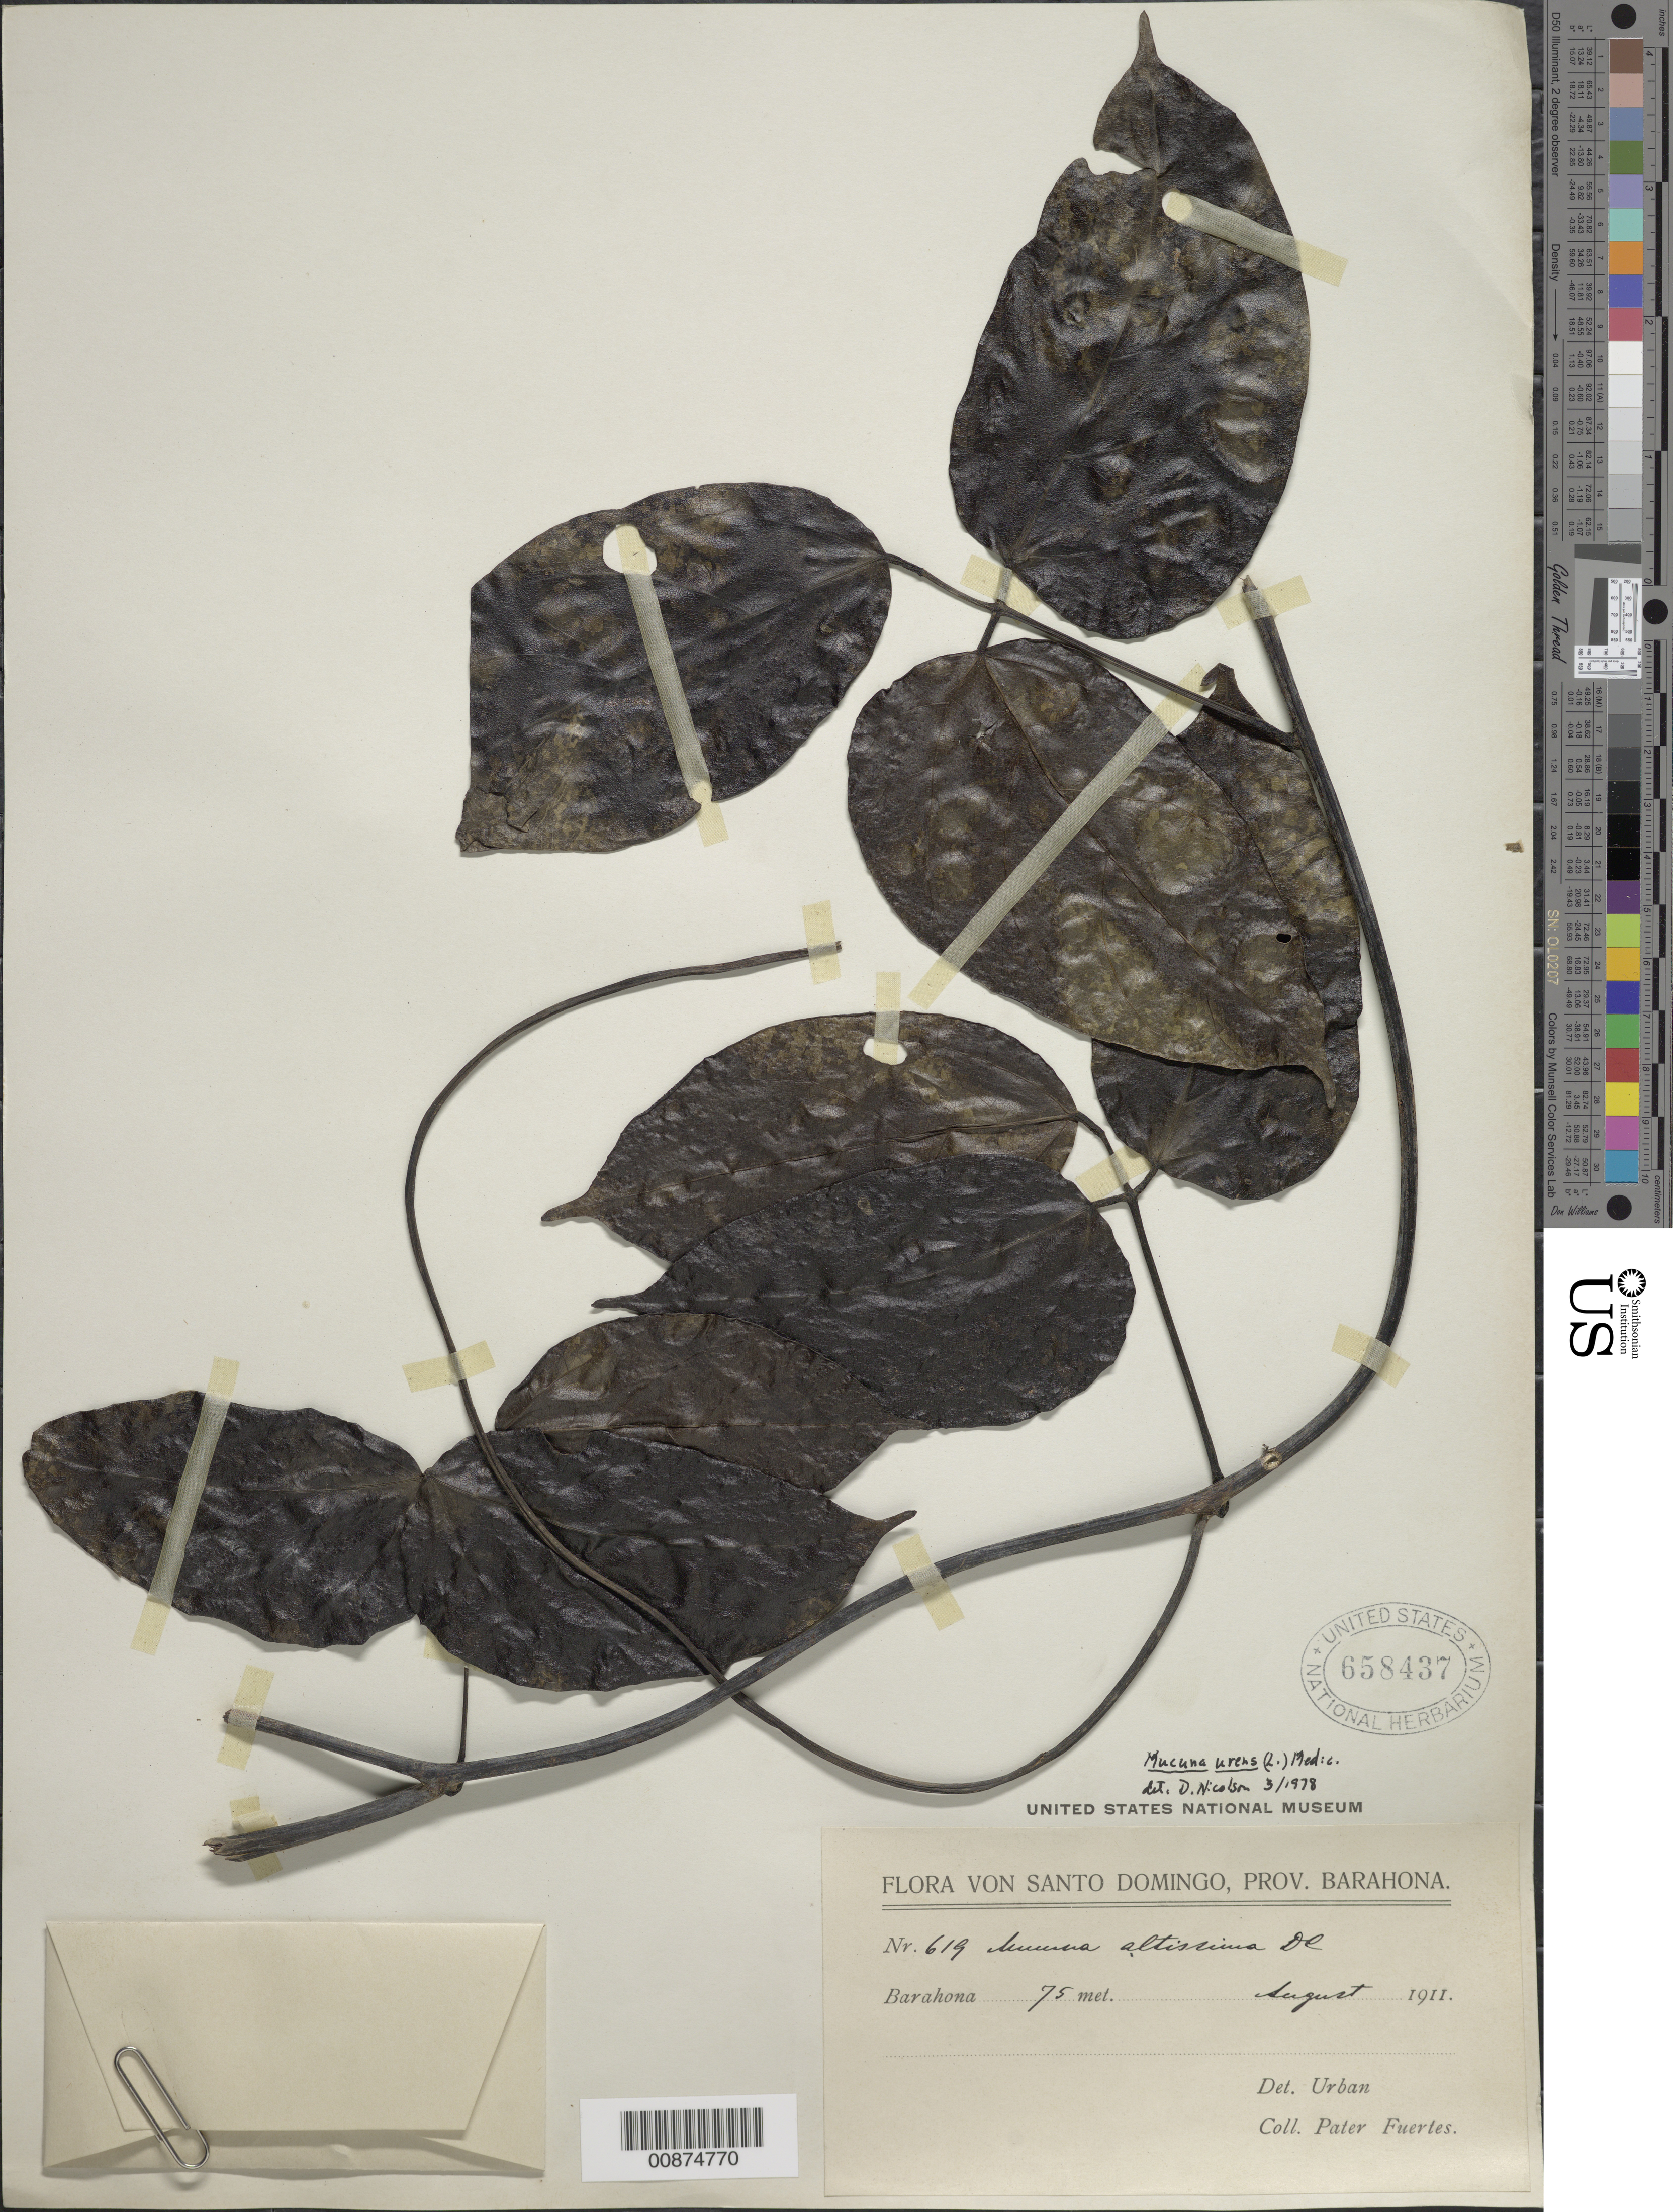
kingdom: Plantae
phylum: Tracheophyta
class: Magnoliopsida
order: Fabales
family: Fabaceae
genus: Mucuna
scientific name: Mucuna urens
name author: (L.) Medik.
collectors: M. D. Fuertes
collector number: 619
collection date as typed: Aug 1911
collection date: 1911-08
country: Dominican Republic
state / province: Barahona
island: Hispaniola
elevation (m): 75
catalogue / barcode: US 658437